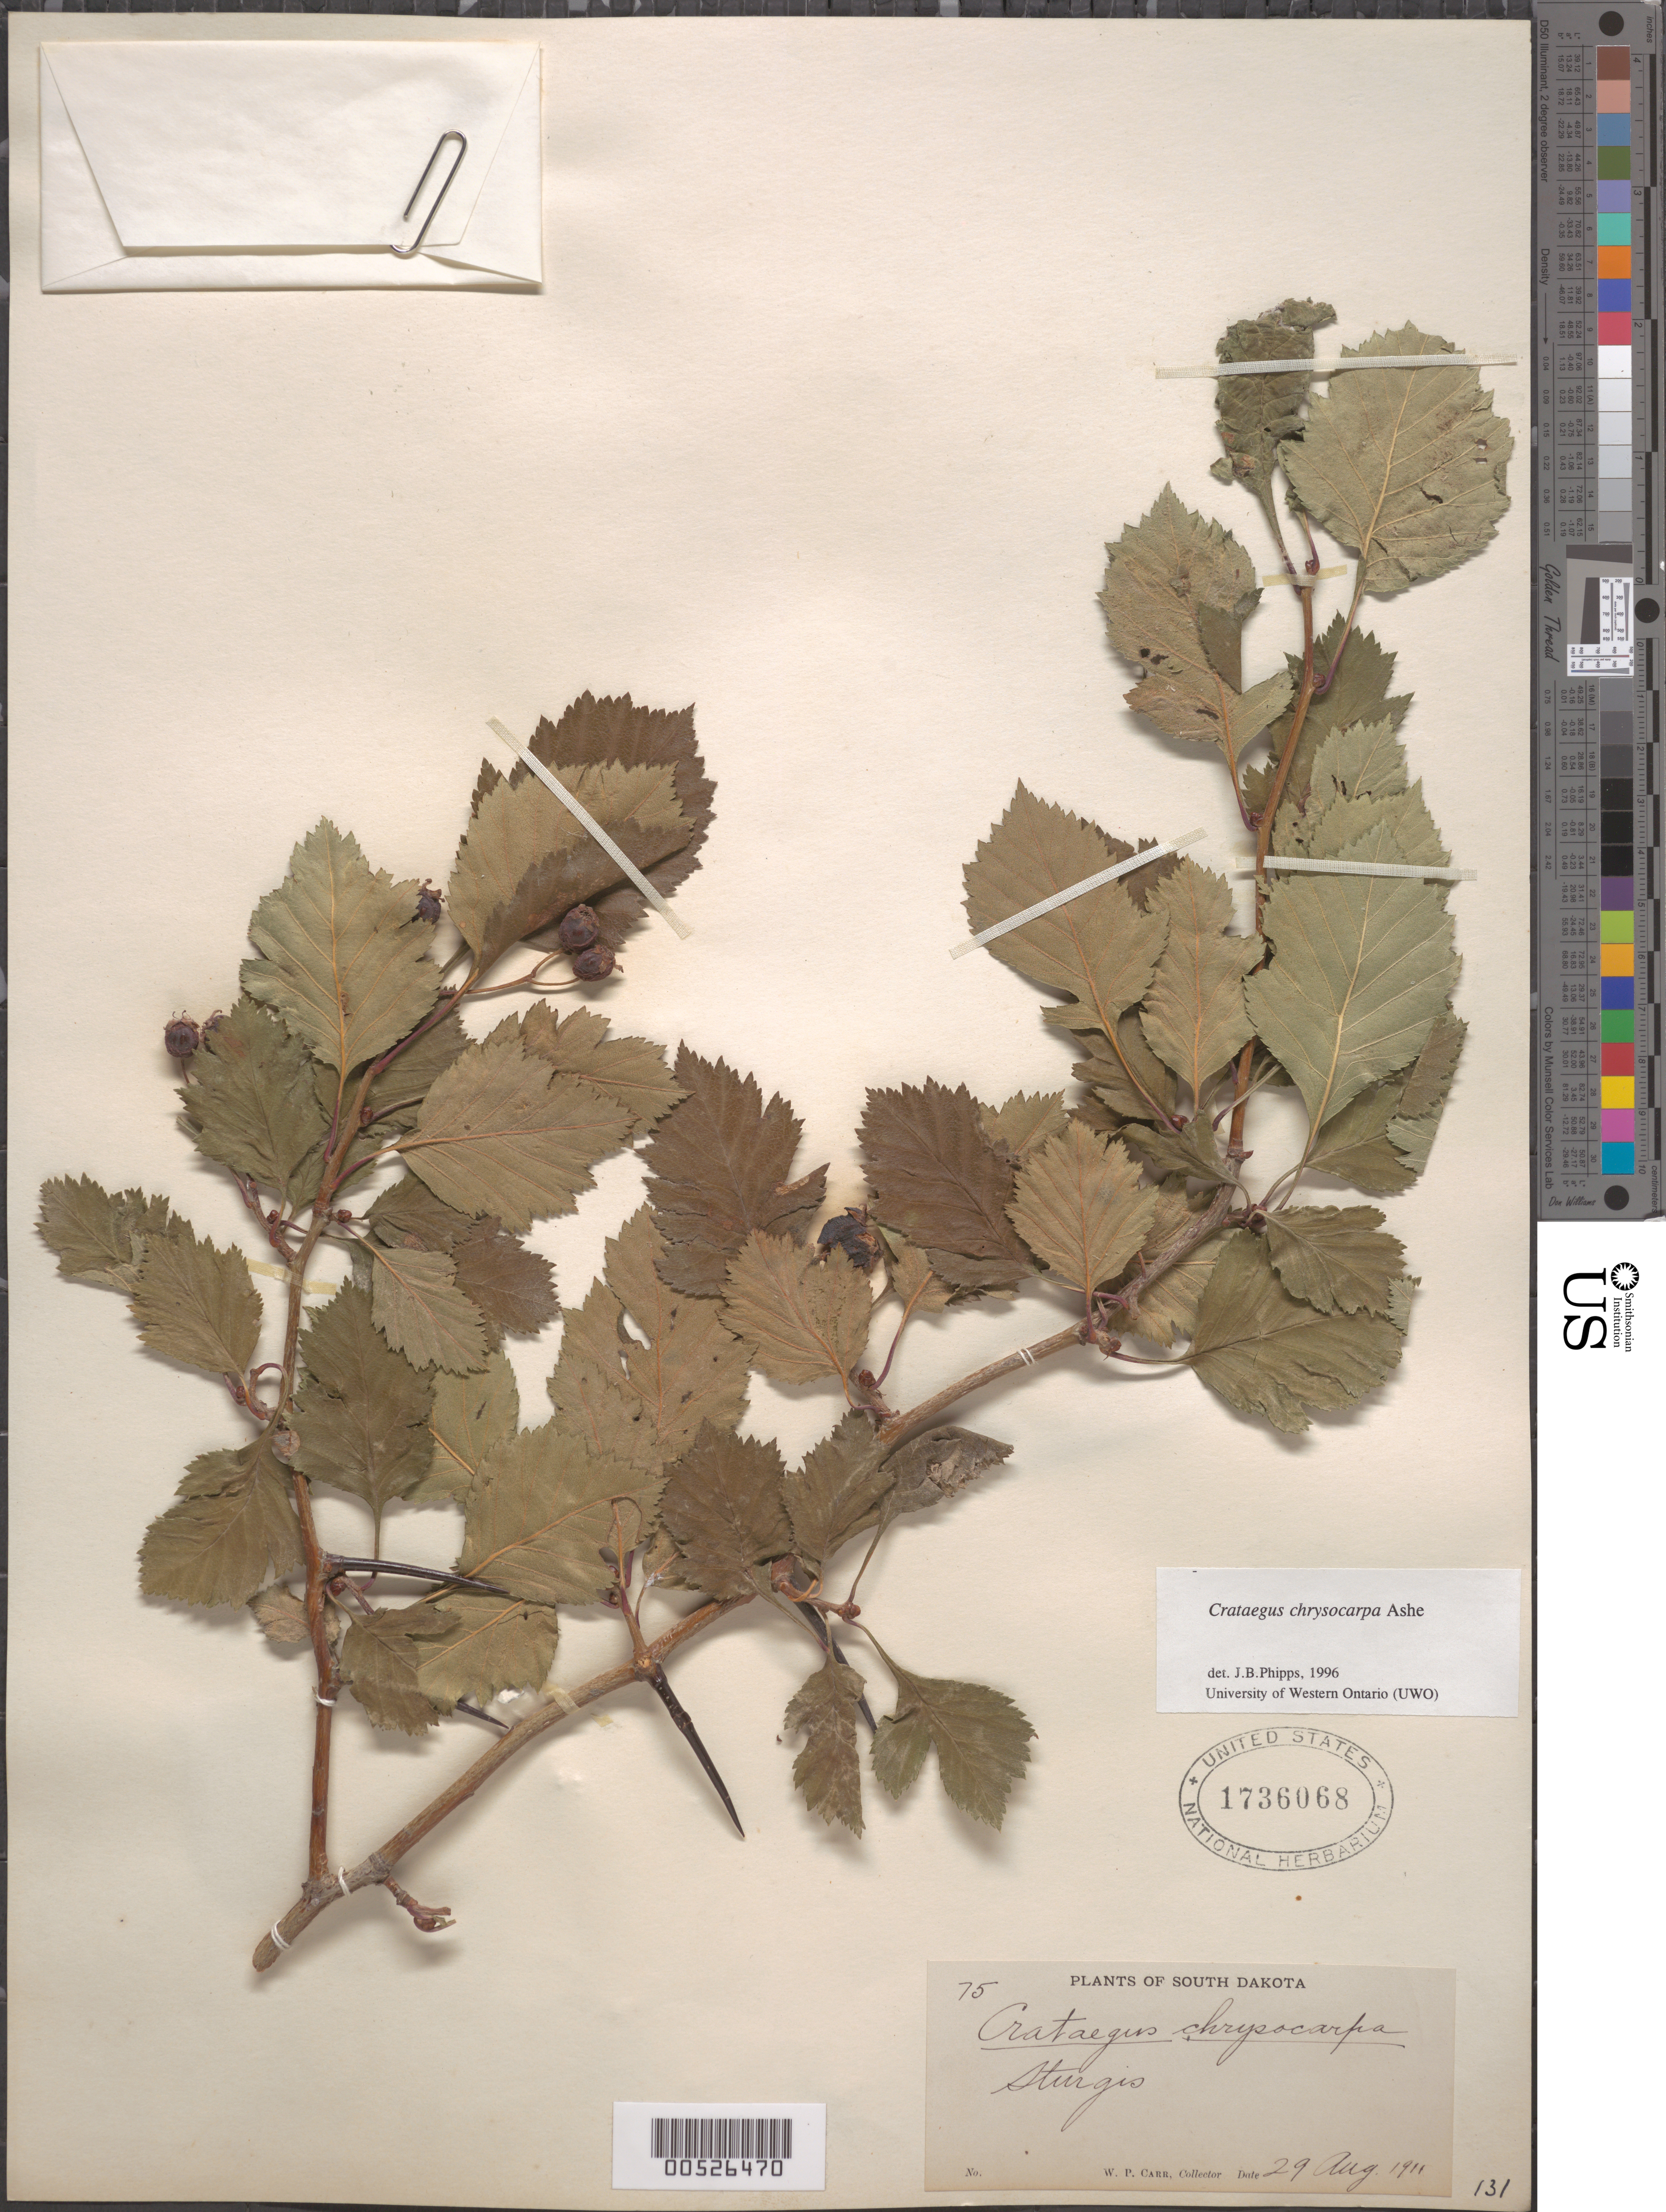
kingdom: Plantae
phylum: Tracheophyta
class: Magnoliopsida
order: Rosales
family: Rosaceae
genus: Crataegus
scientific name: Crataegus chrysocarpa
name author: Ashe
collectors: W. Carr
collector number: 75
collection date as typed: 29 Aug 1911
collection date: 1911-08-29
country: United States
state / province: South Dakota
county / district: Meade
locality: Sturgis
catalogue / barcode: US 1736068